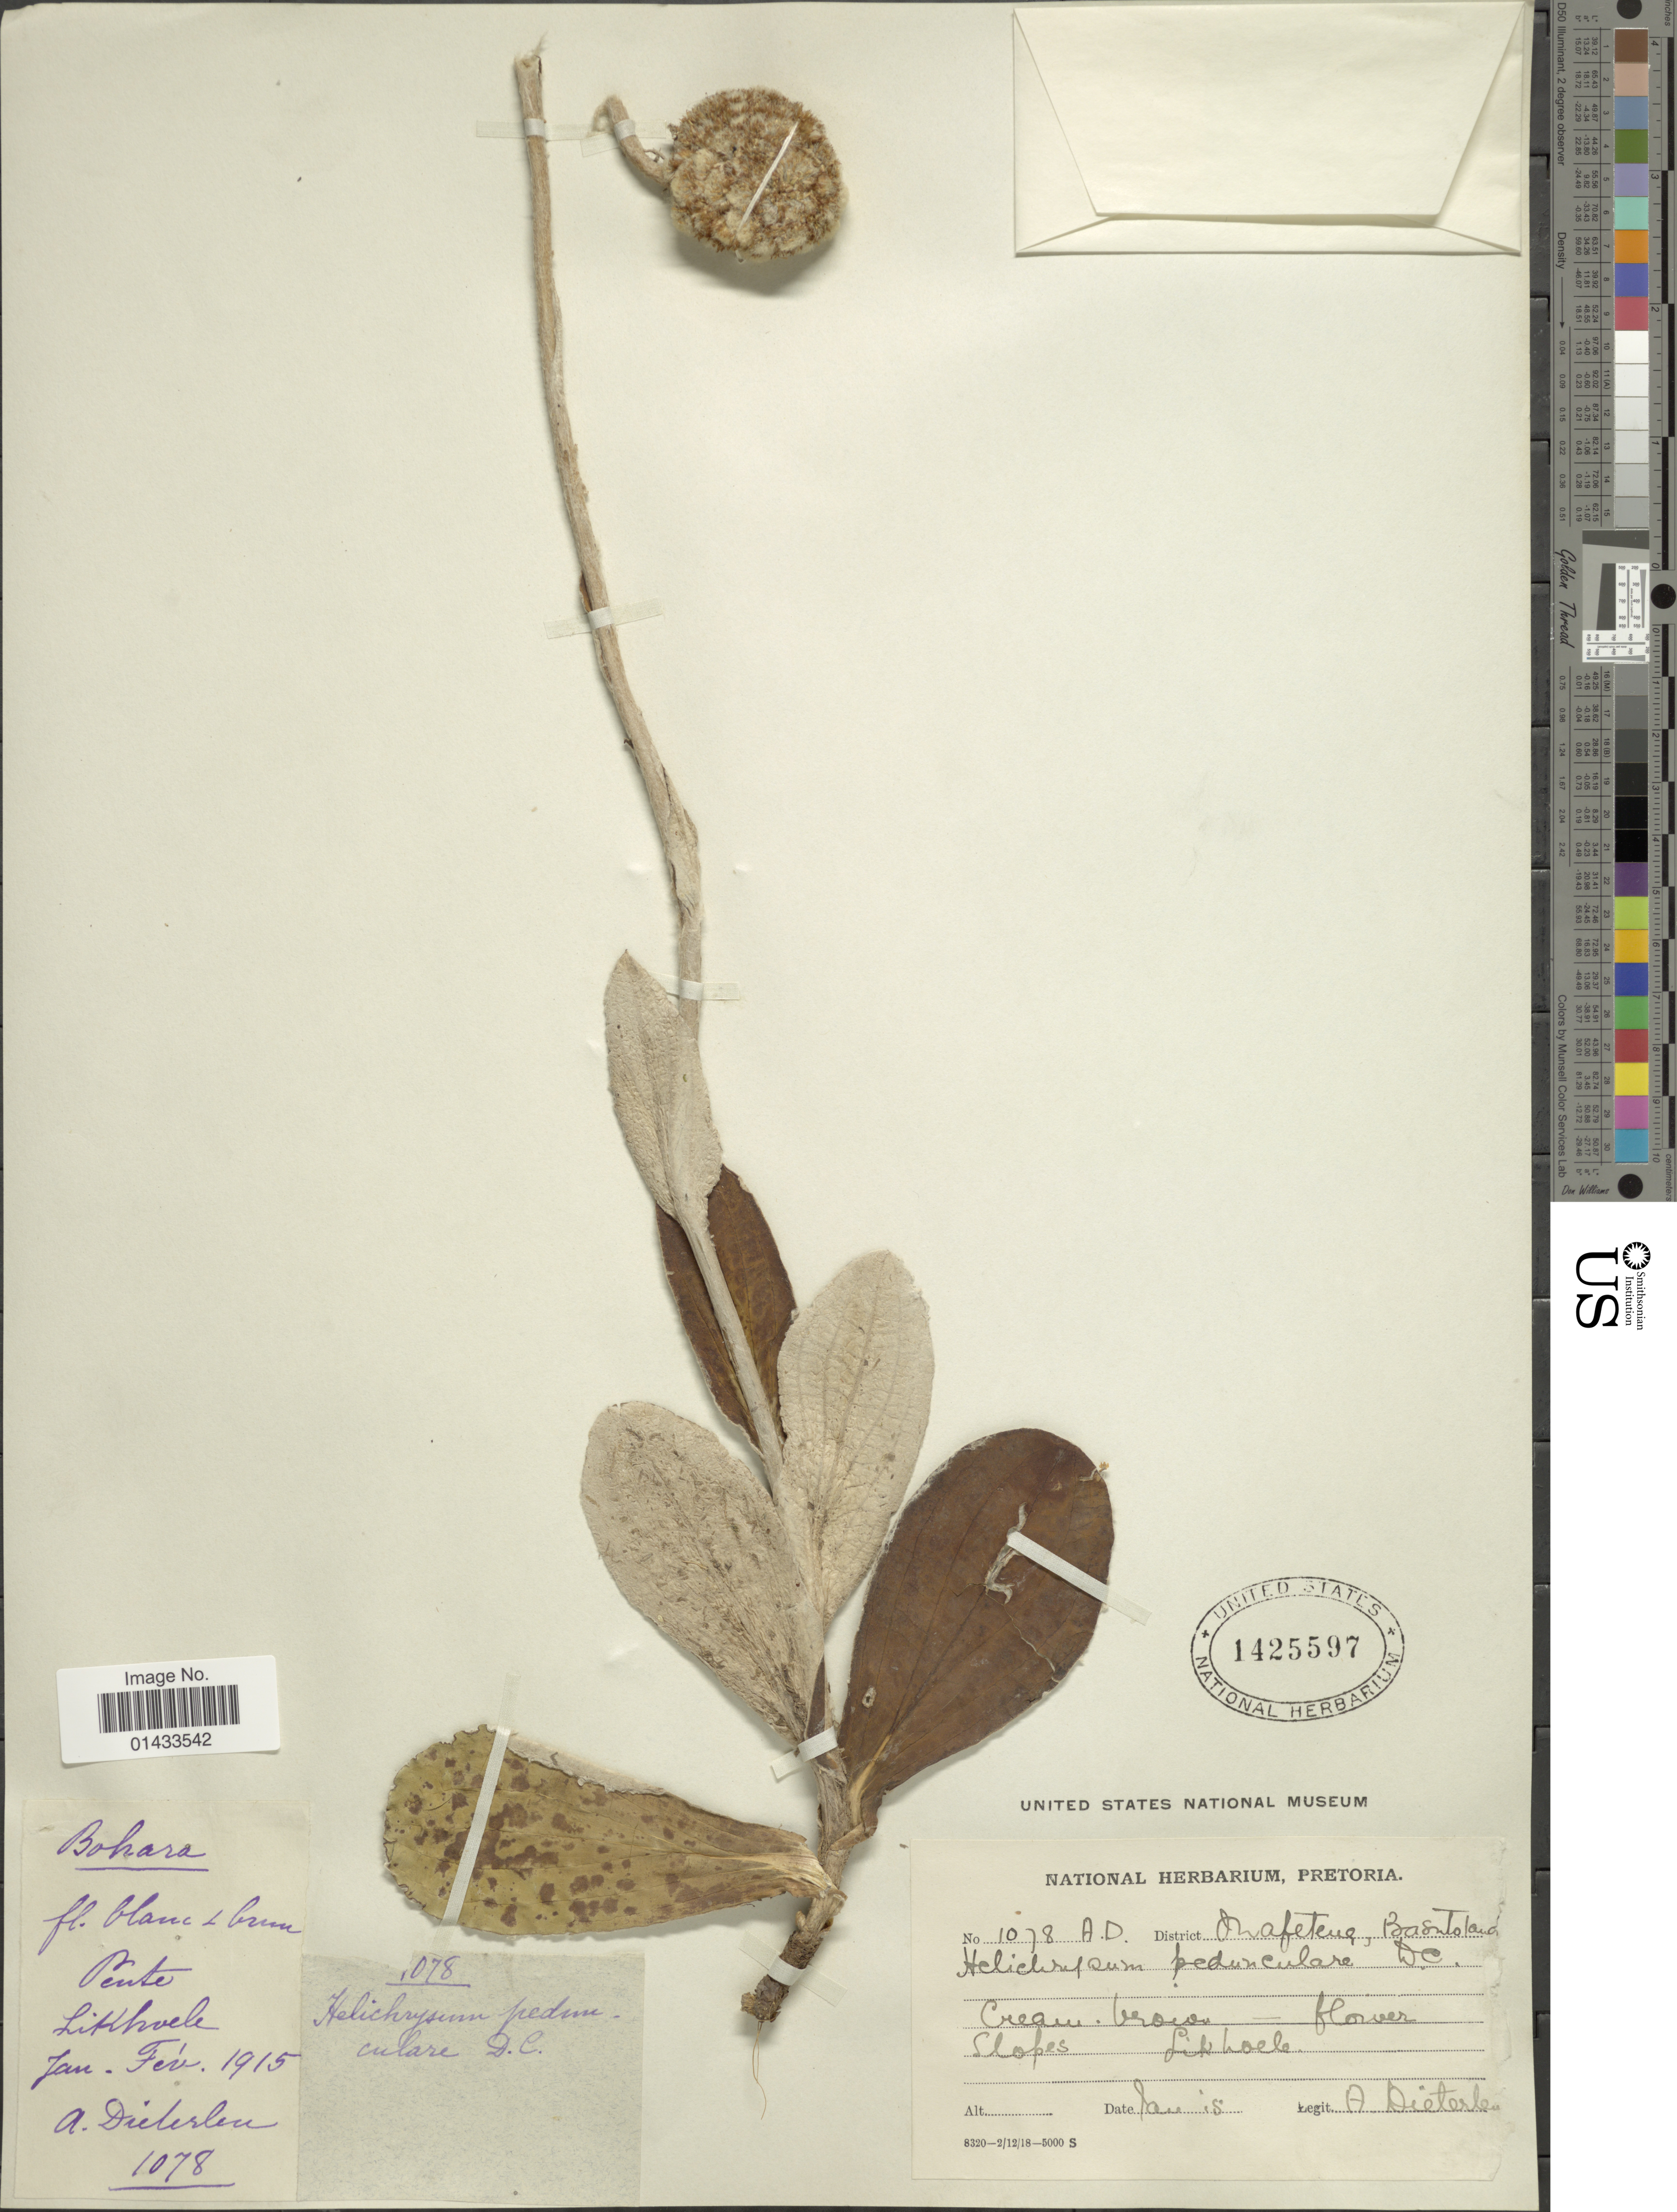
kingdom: Plantae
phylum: Tracheophyta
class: Magnoliopsida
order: Asterales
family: Asteraceae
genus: Helichrysum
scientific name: Helichrysum pedunculare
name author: (L.) DC.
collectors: A. Dieterlen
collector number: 1078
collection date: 1915-01/1915-02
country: Lesotho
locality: District Inafeteug, Basutoland [interpreted]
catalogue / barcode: US 1425597